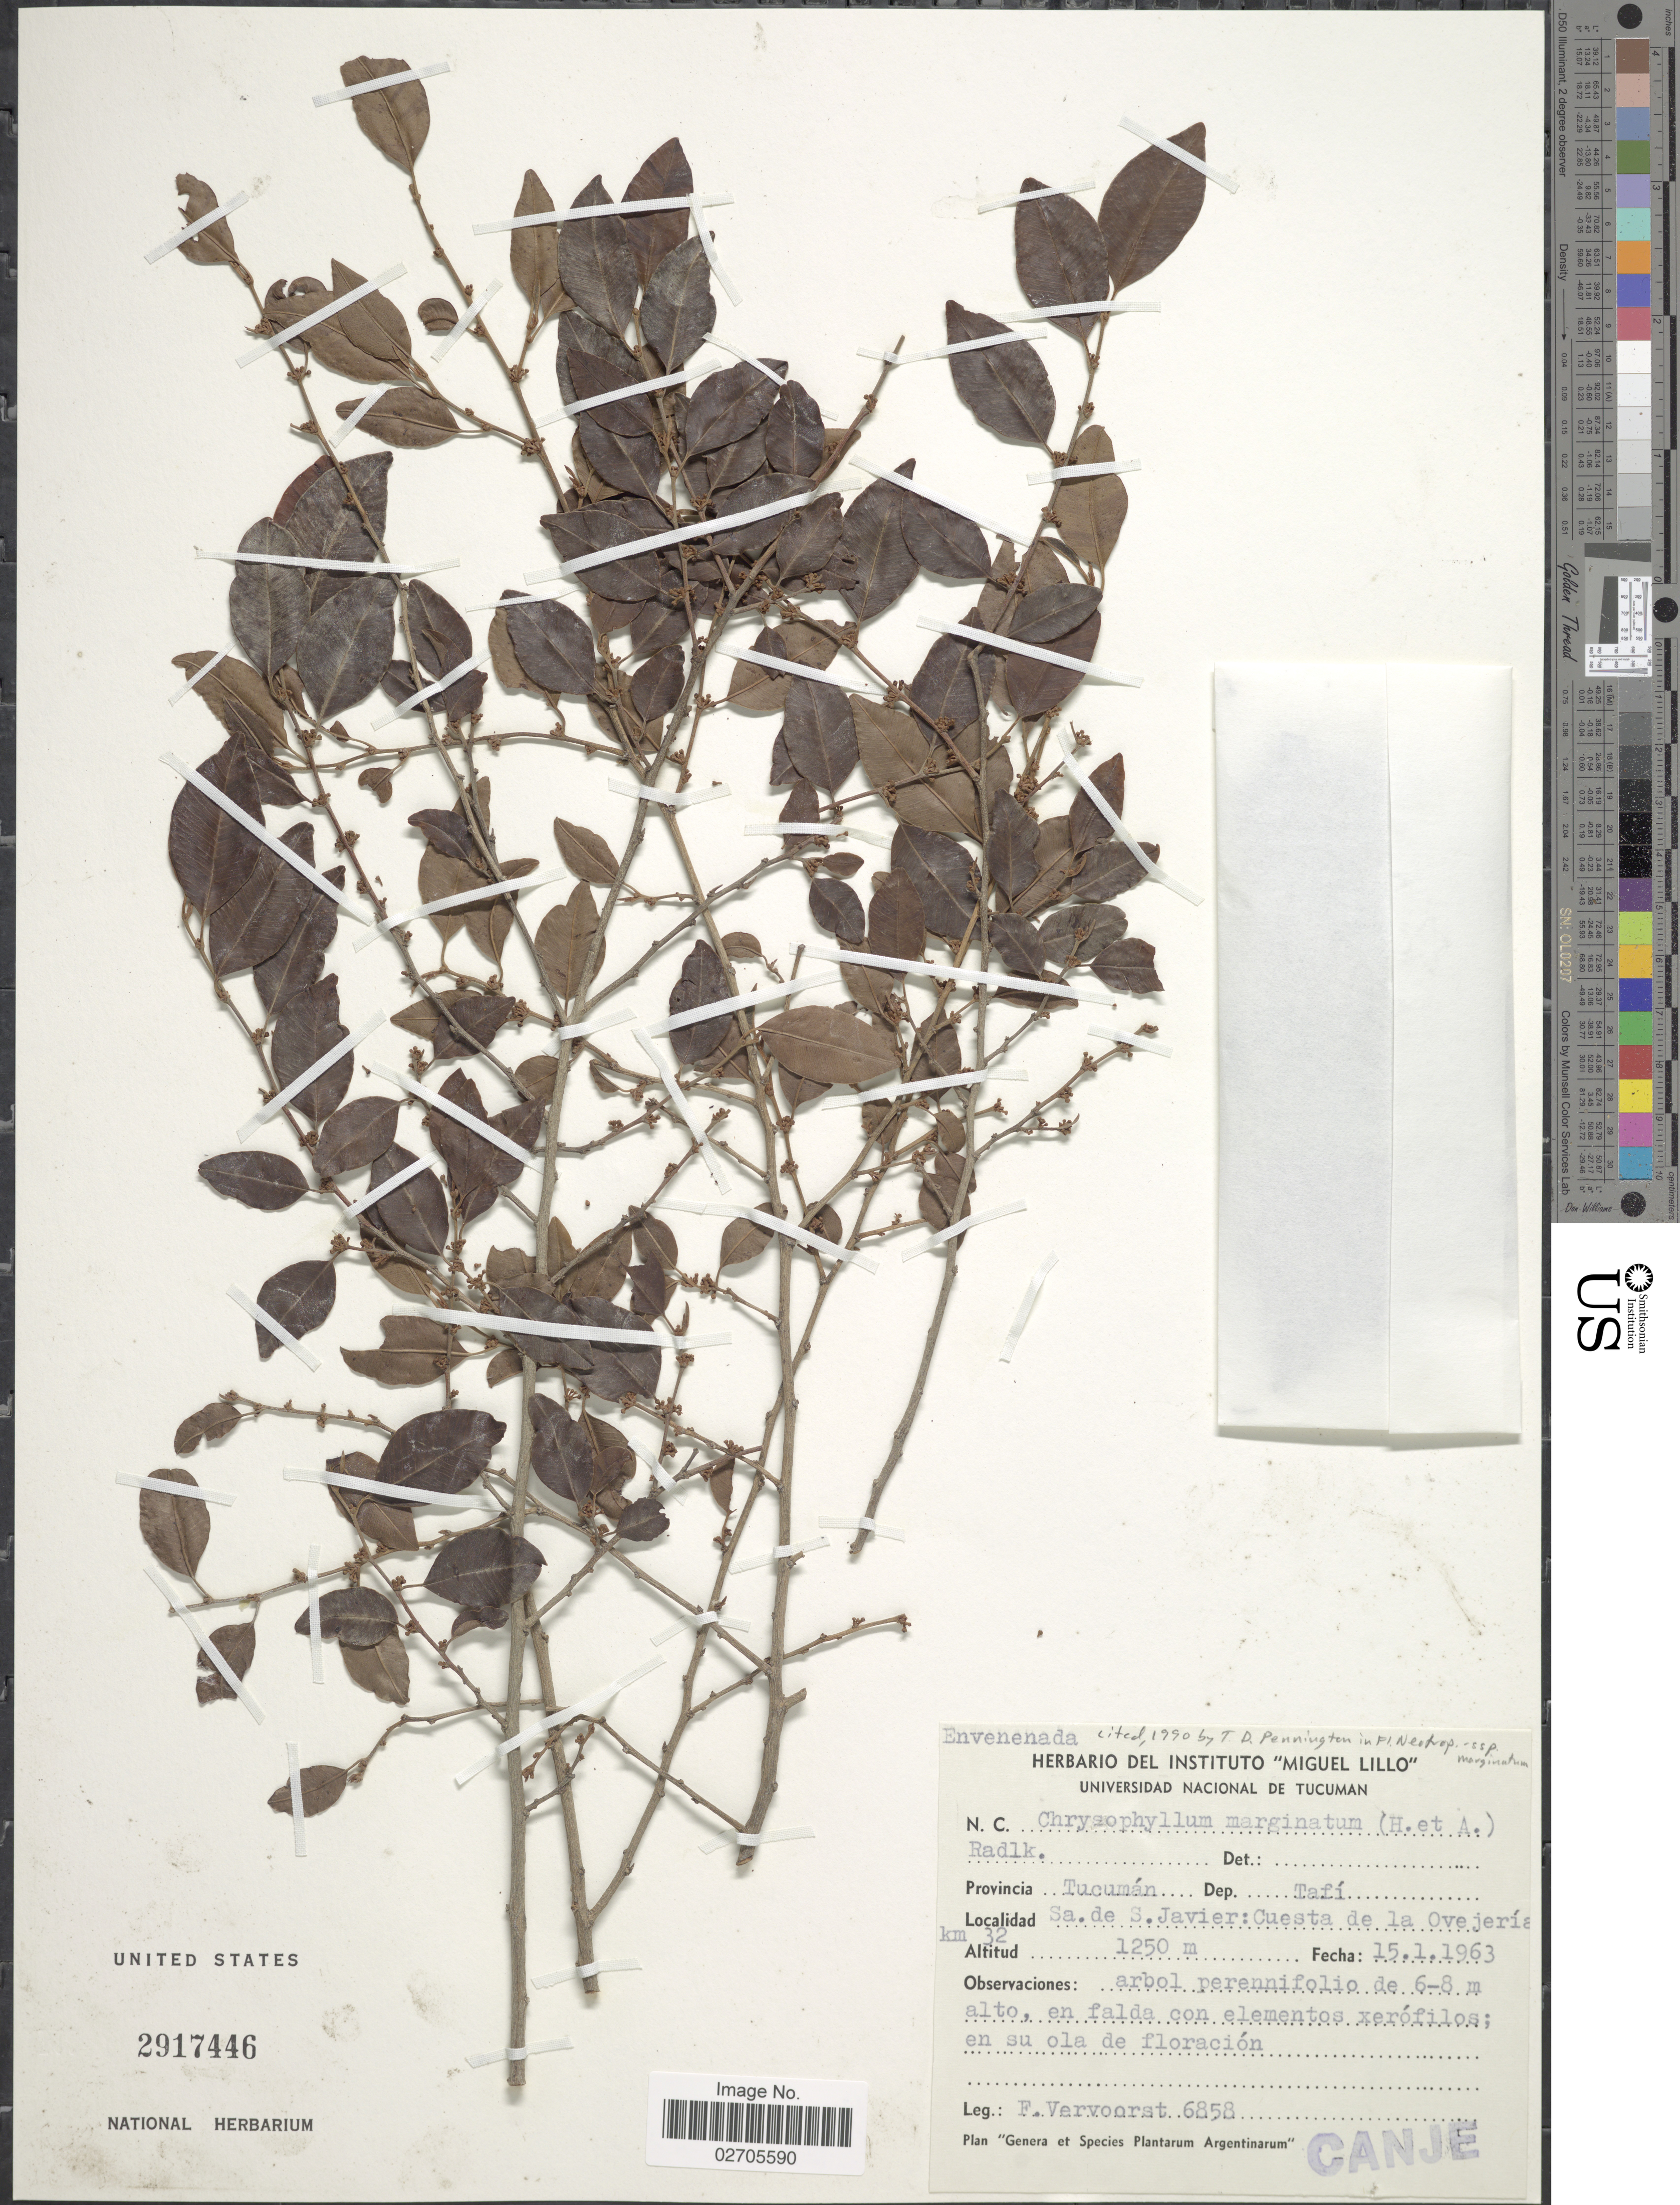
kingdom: Plantae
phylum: Tracheophyta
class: Magnoliopsida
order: Ericales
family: Sapotaceae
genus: Chrysophyllum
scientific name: Chrysophyllum marginatum subsp. marginatum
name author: (Hook. & Arn.) Radlk.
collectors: F. Vervoorst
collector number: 6858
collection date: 1963-01-15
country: Argentina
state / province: Tucuman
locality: Dep. Tafí, Sa. de S. Javier: Cuesta de la Ovejería km 32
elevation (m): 1250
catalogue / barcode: US 2917446